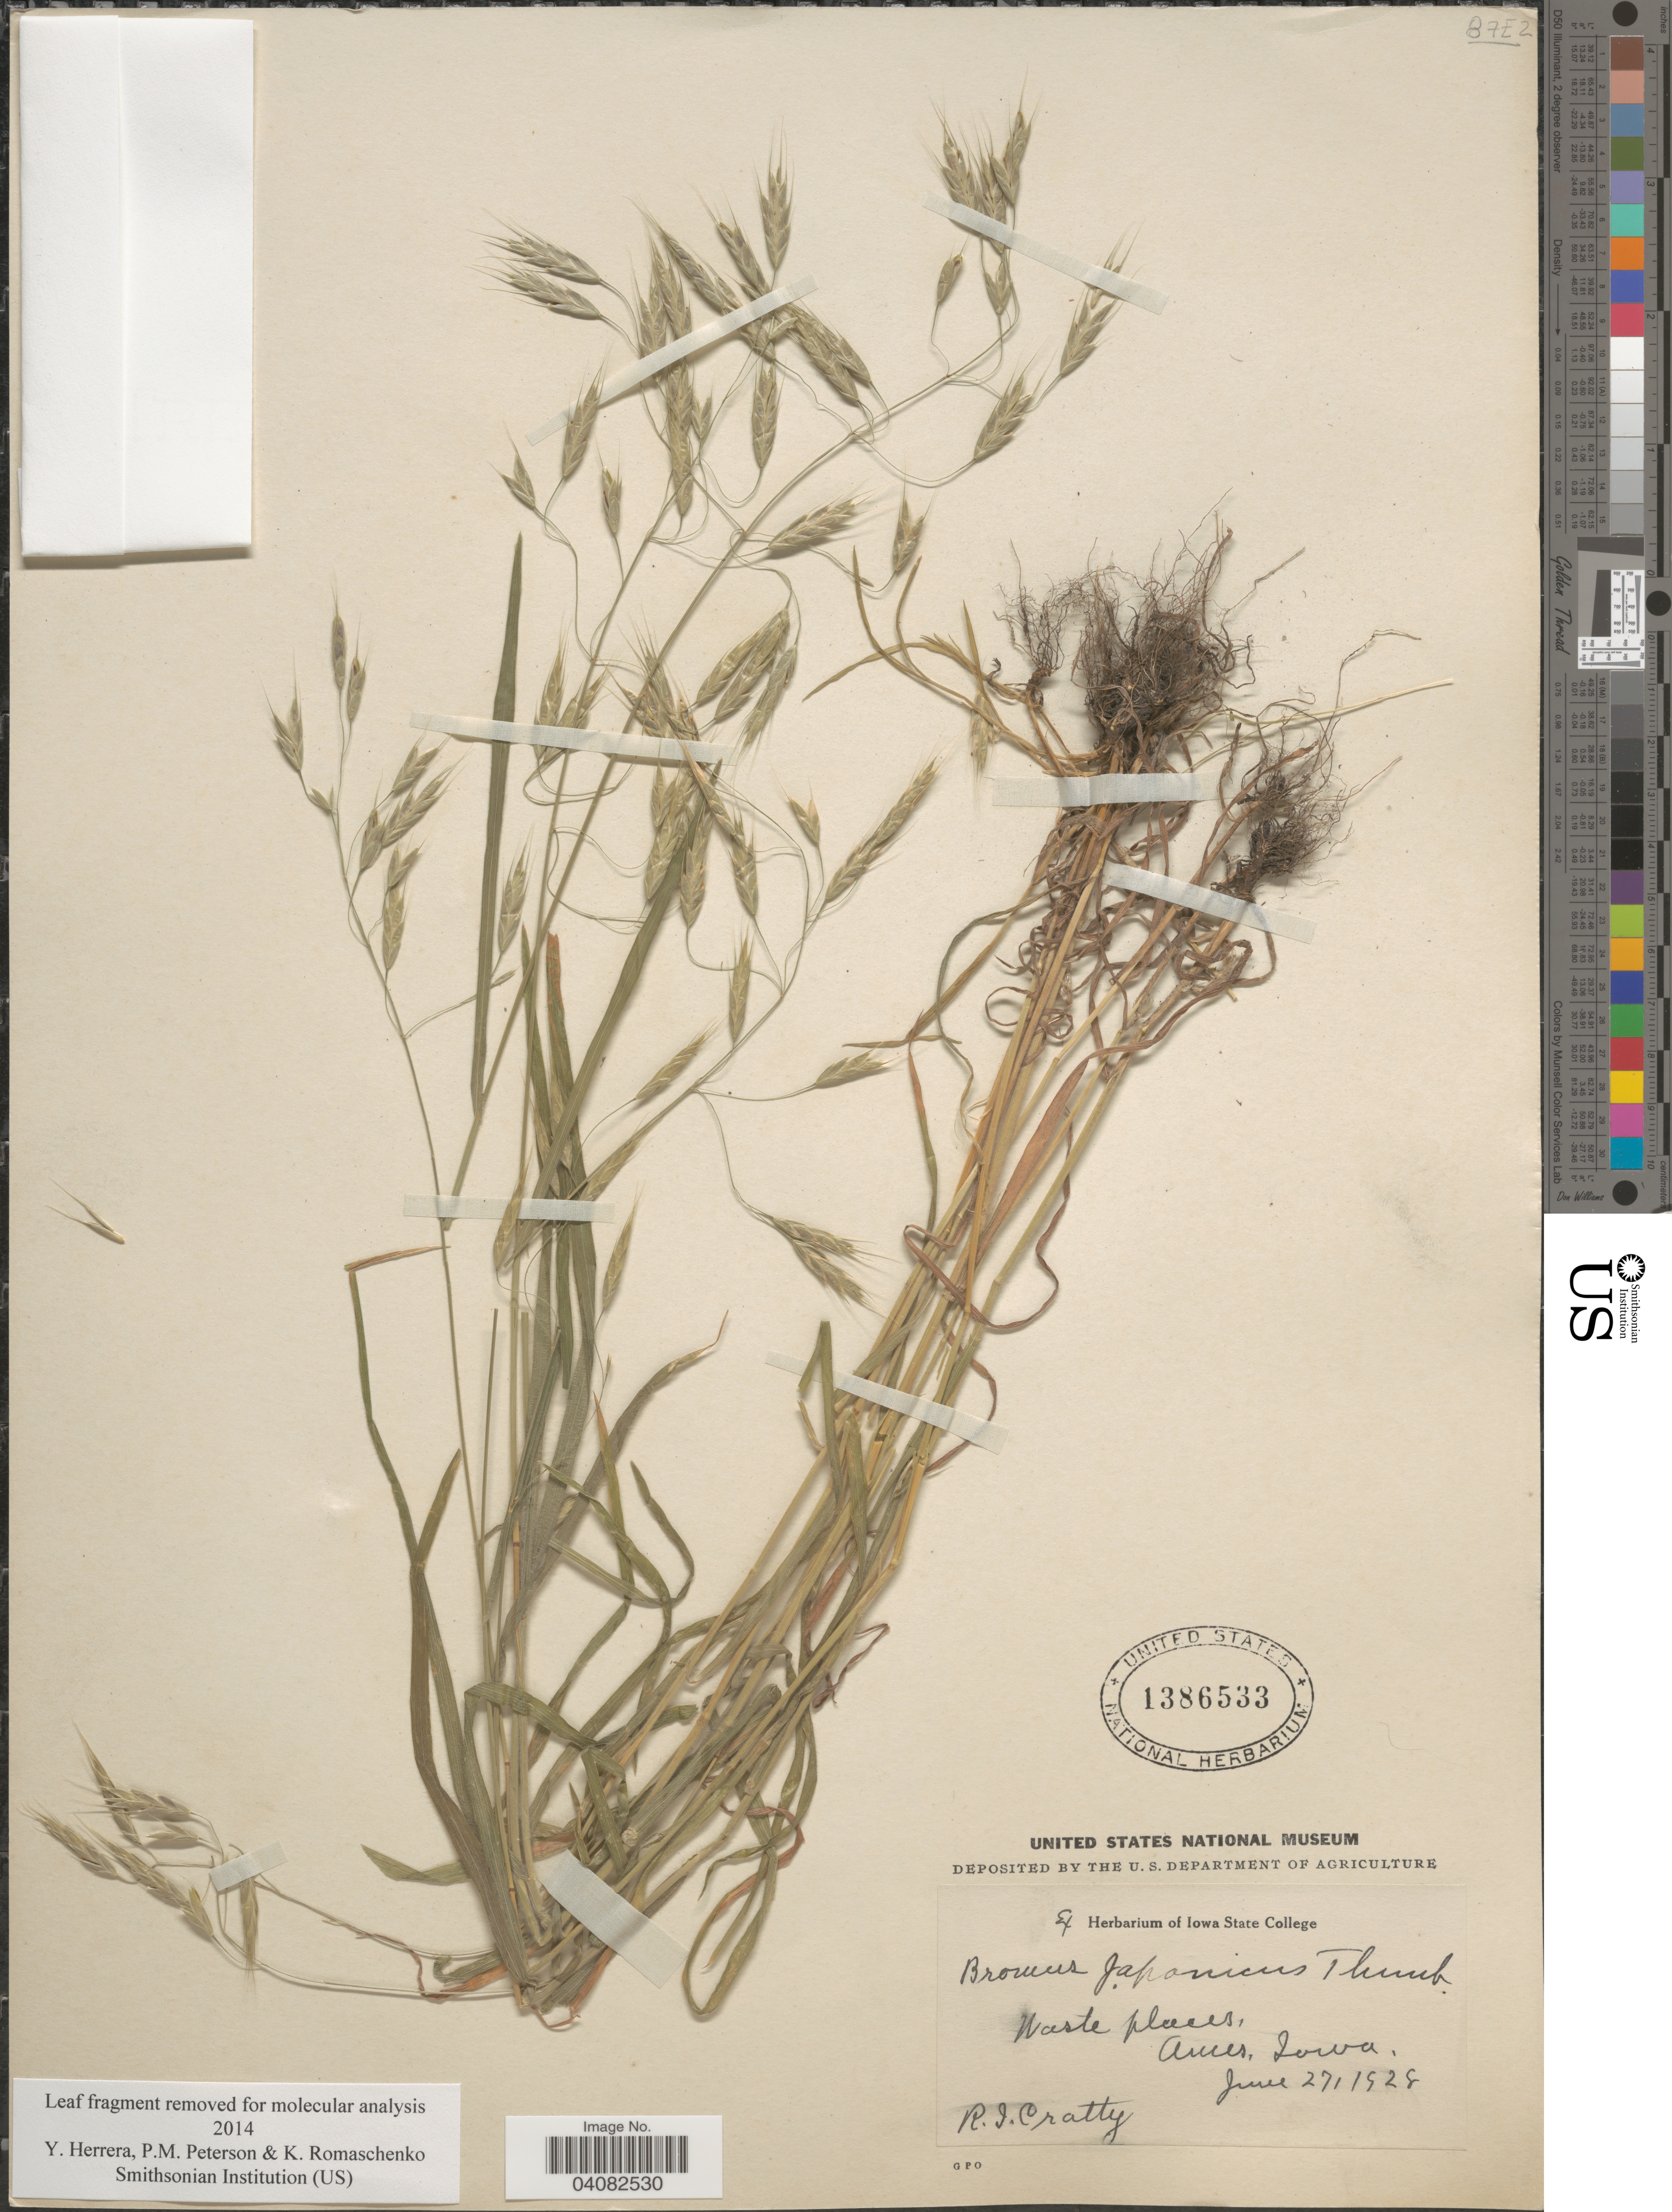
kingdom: Plantae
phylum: Tracheophyta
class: Liliopsida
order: Poales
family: Poaceae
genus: Bromus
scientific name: Bromus intermedius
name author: Gussone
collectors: R. Cratty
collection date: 1928-06-27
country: United States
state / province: Iowa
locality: Waste places, Ames.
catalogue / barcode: US 1386533